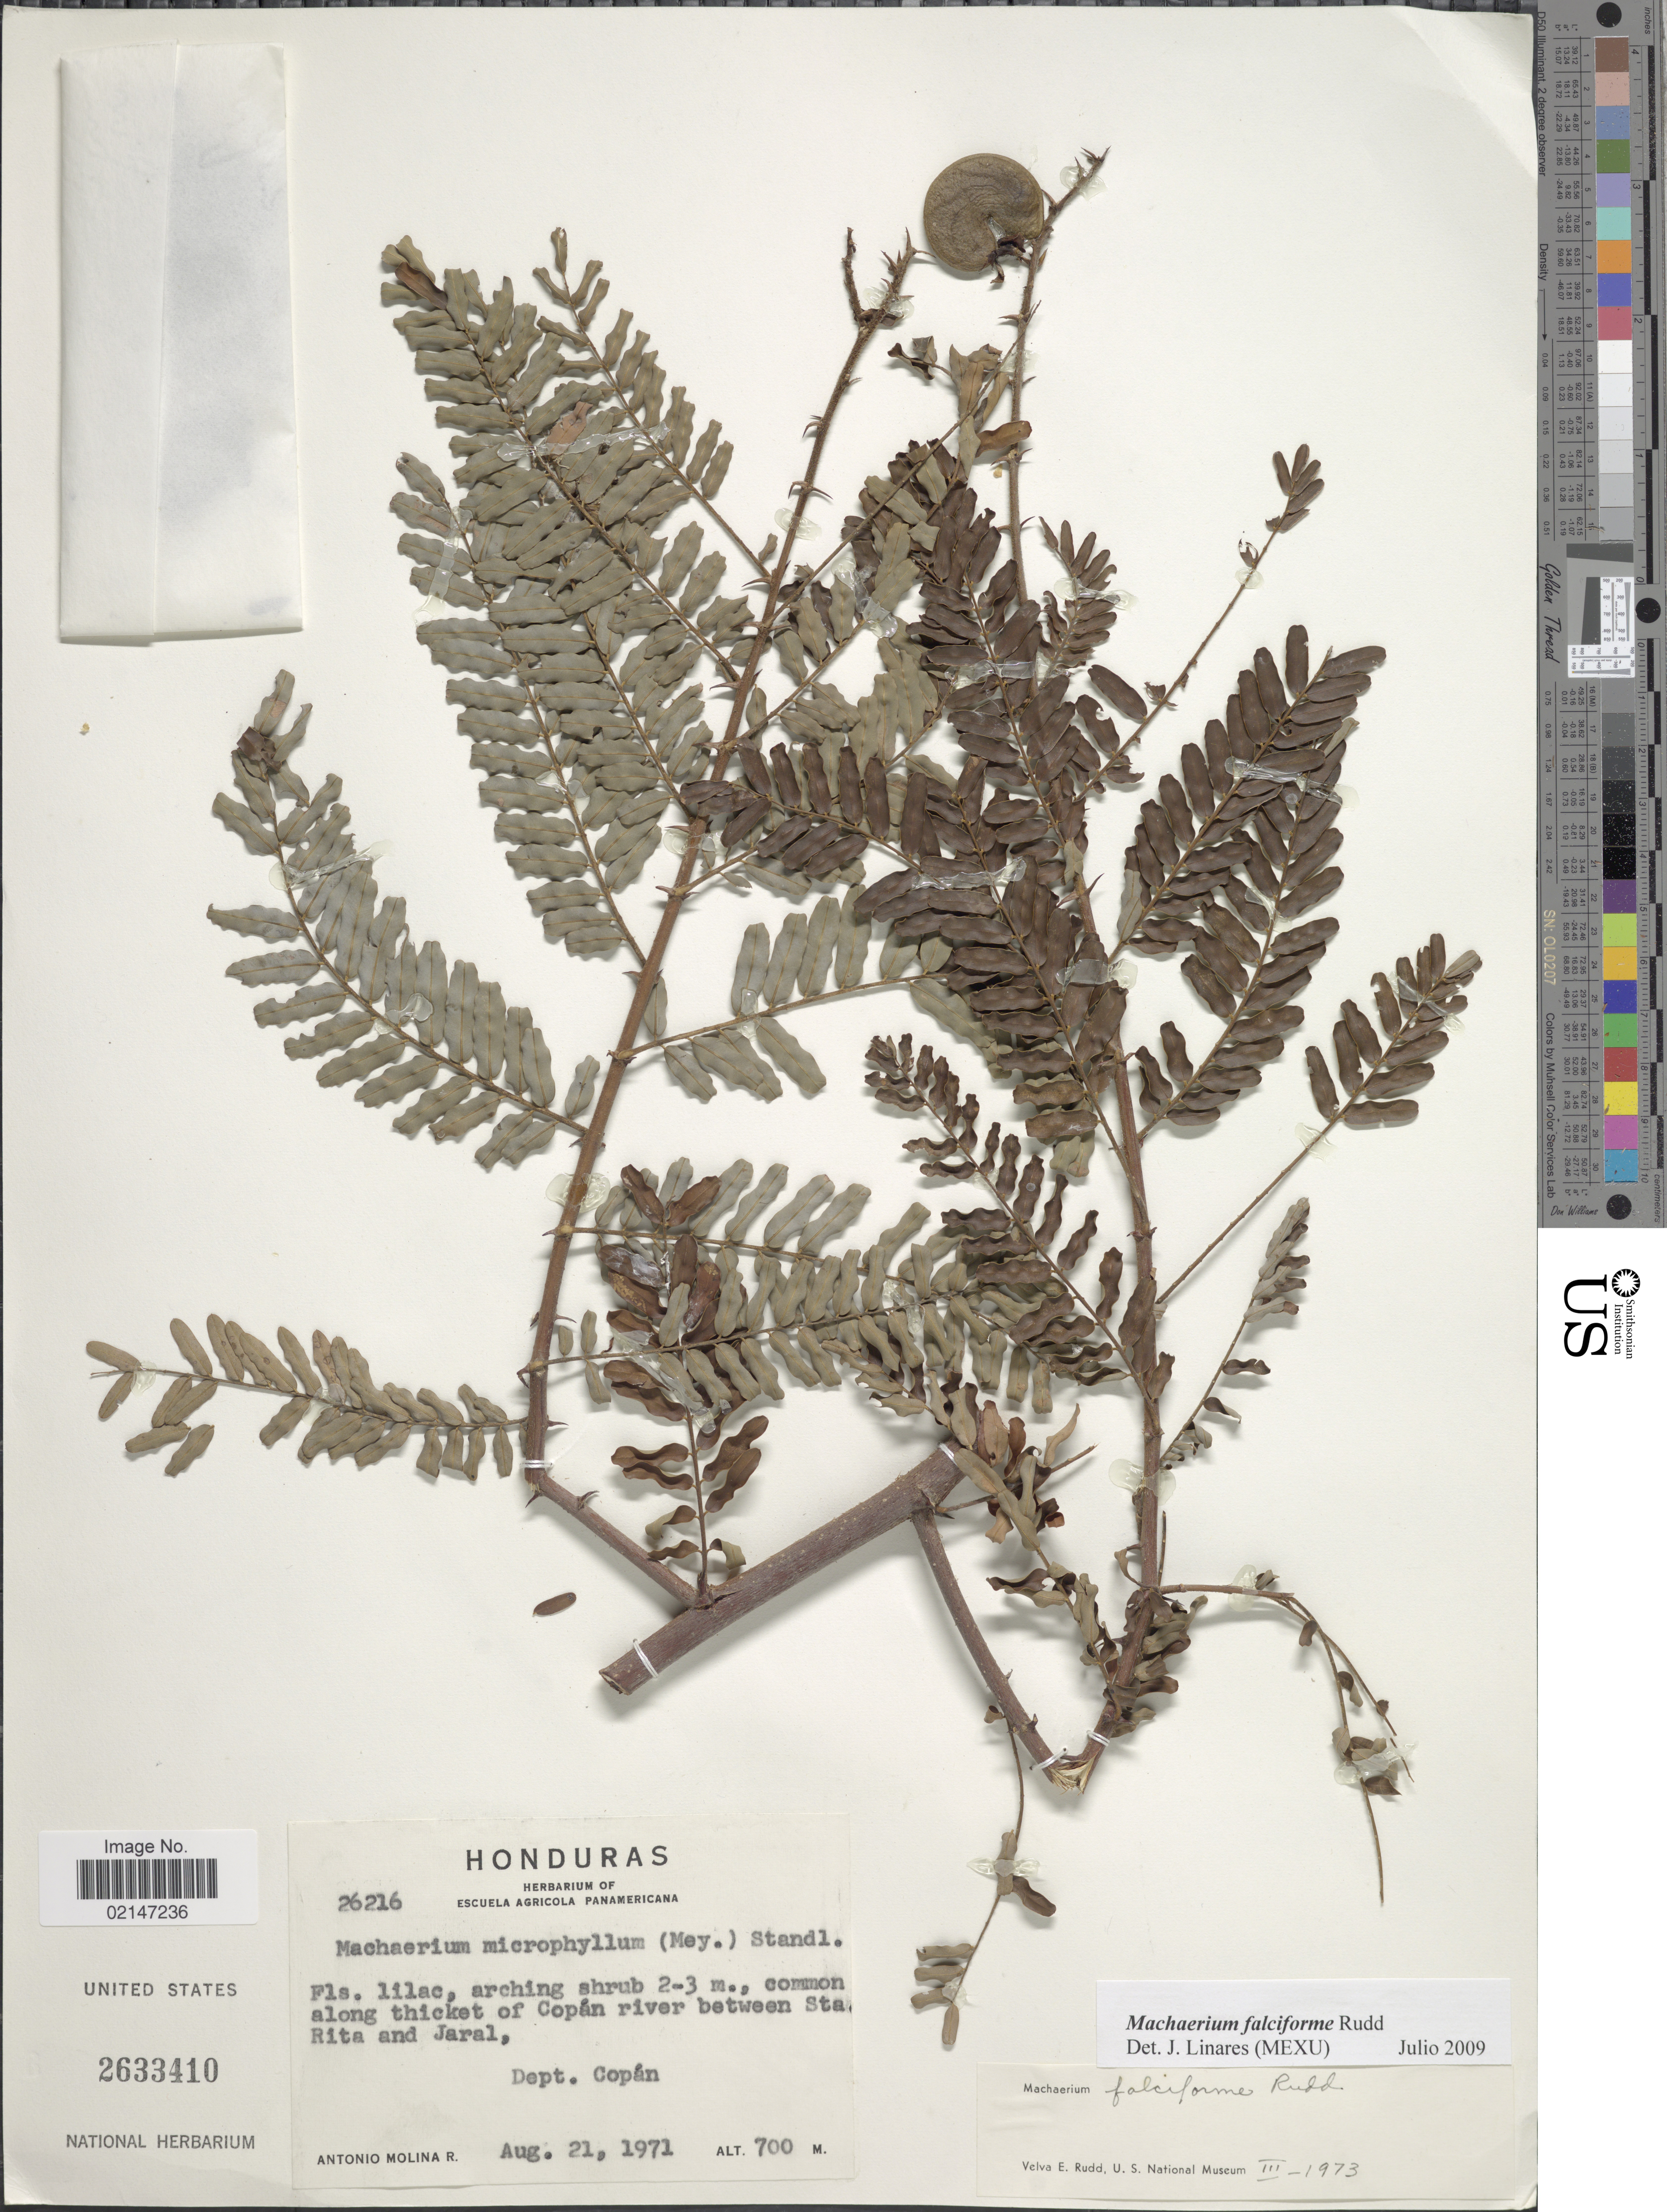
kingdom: Plantae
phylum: Tracheophyta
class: Magnoliopsida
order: Fabales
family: Fabaceae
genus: Machaerium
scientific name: Machaerium falciforme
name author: Rudd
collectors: A. Molina R.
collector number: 26216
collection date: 1971-08-21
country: Honduras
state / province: Copán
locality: Common along thicket of Copán river between St Rita and Jaral, Dept. Copán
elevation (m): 700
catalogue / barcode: US 2633410